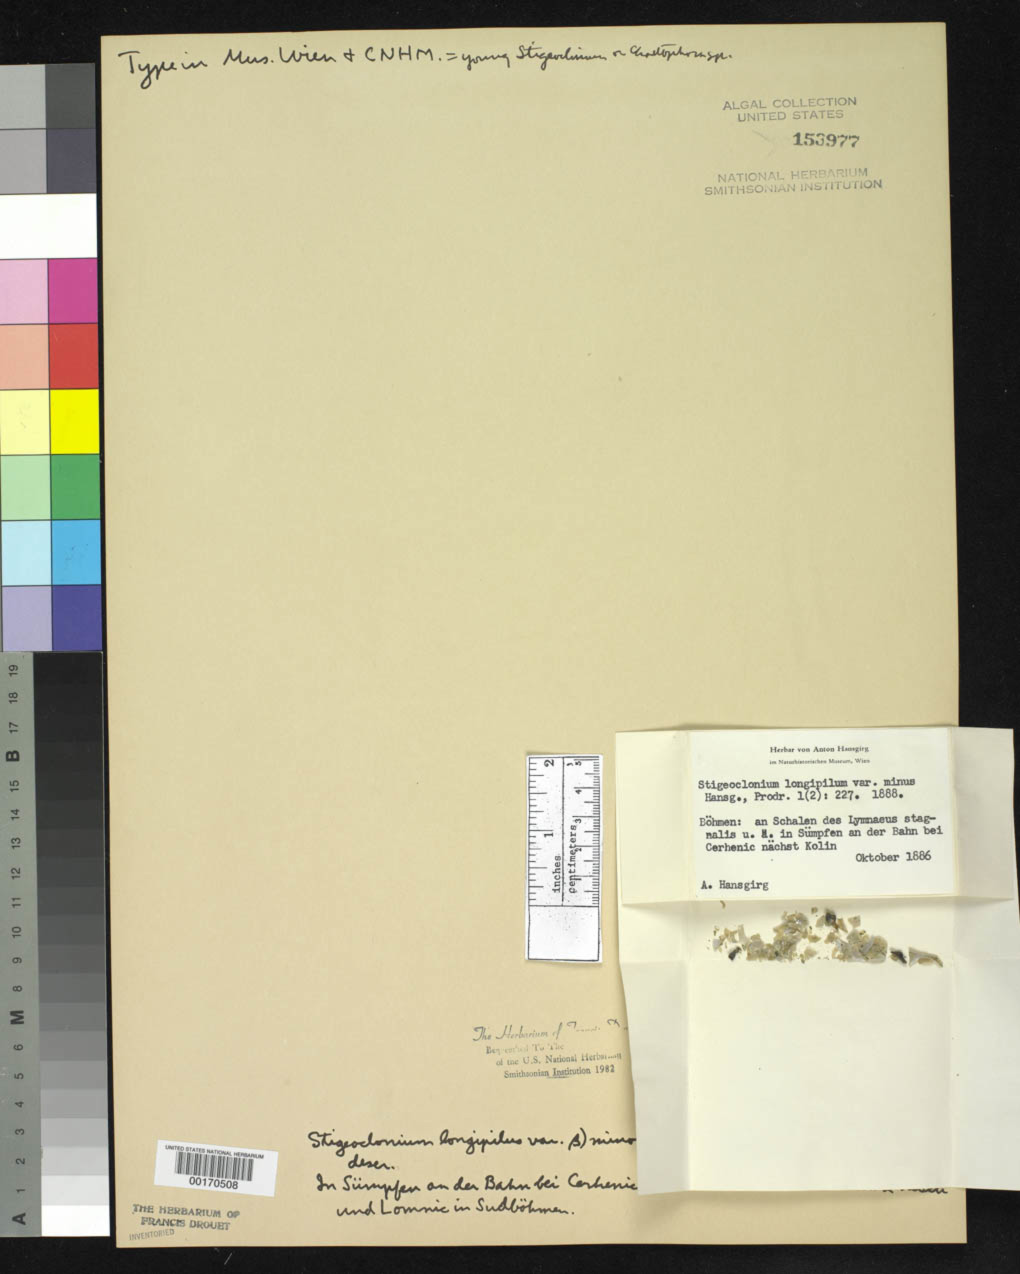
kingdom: Plantae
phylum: Chlorophyta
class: Chlorophyceae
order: Chaetophorales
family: Chaetophoraceae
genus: Stigeoclonium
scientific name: Stigeoclonium longipilum var. minus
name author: Hansg.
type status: Isotype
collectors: A. Hansgirg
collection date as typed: Oct 1886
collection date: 1886-10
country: Czechia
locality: Cerhenic, near Kolin. [Bohemia (Bohmen)]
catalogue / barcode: US 153977